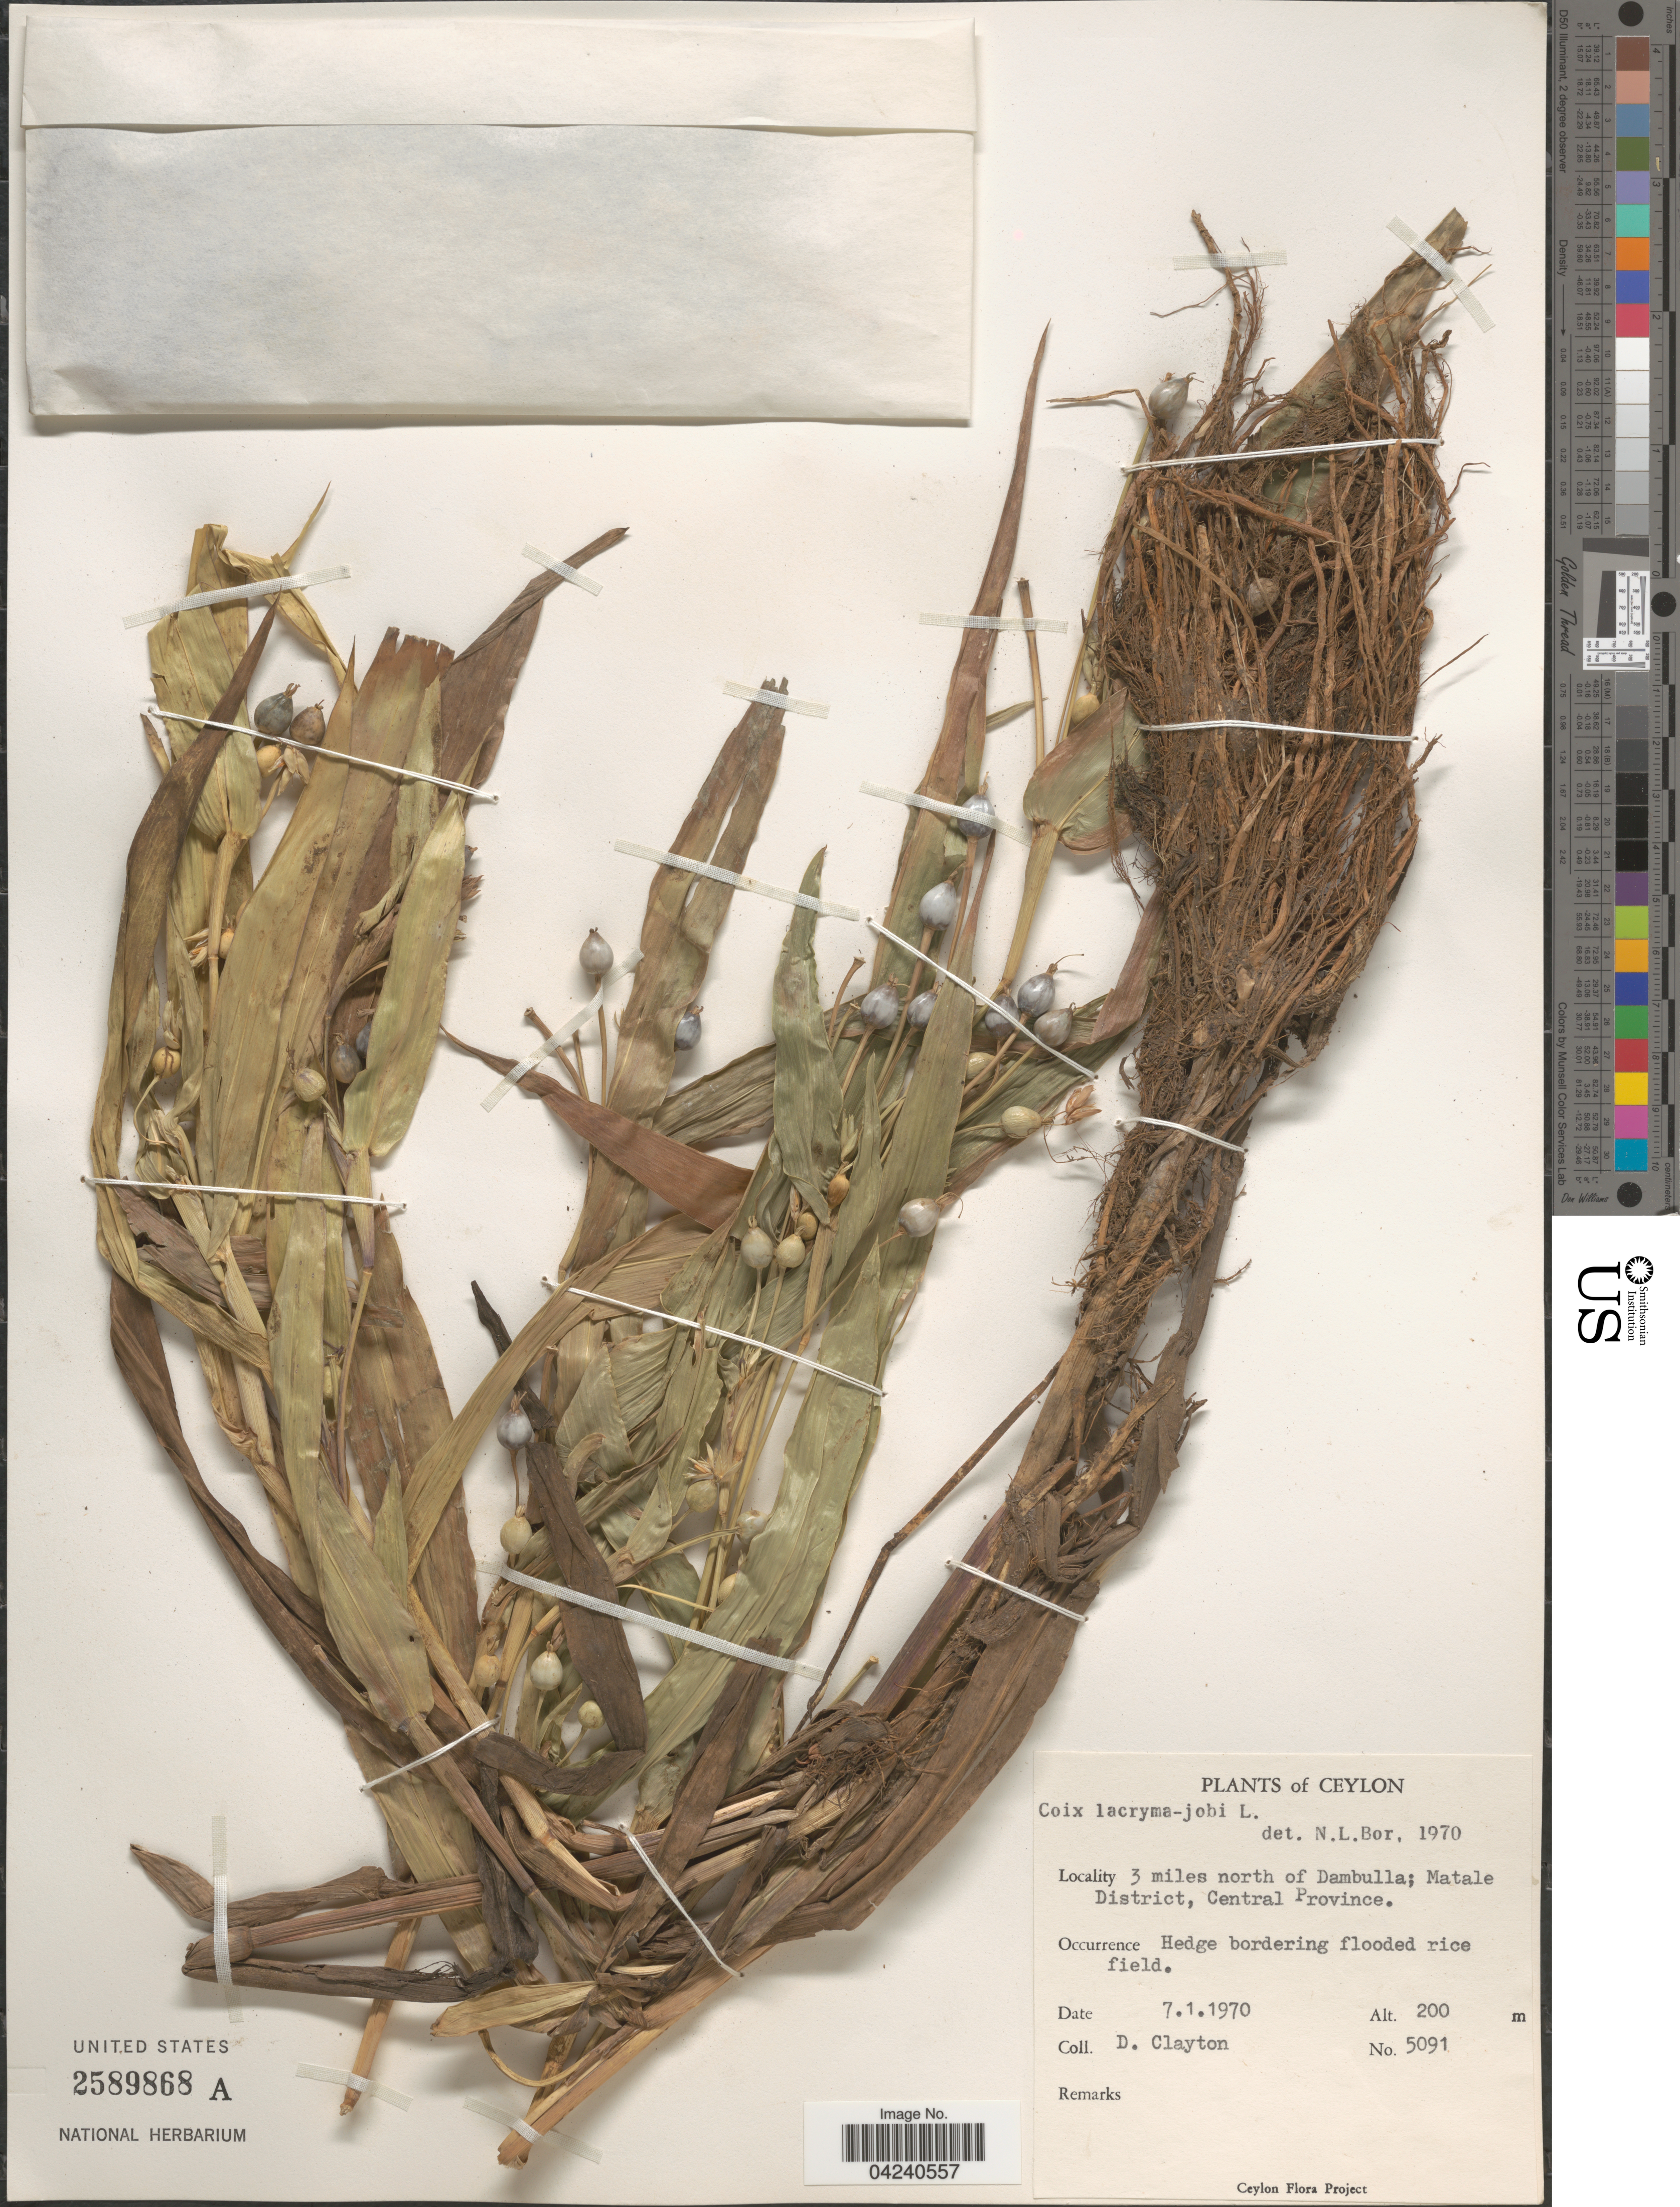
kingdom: Plantae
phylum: Tracheophyta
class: Liliopsida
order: Poales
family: Poaceae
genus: Coix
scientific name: Coix lacryma-jobi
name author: L.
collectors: D. Clayton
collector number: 5091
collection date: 1970-01-07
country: Sri Lanka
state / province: Central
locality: Ceylon. 3 miles north of Dambulla; Matale District.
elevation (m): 200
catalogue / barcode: US 2589868A